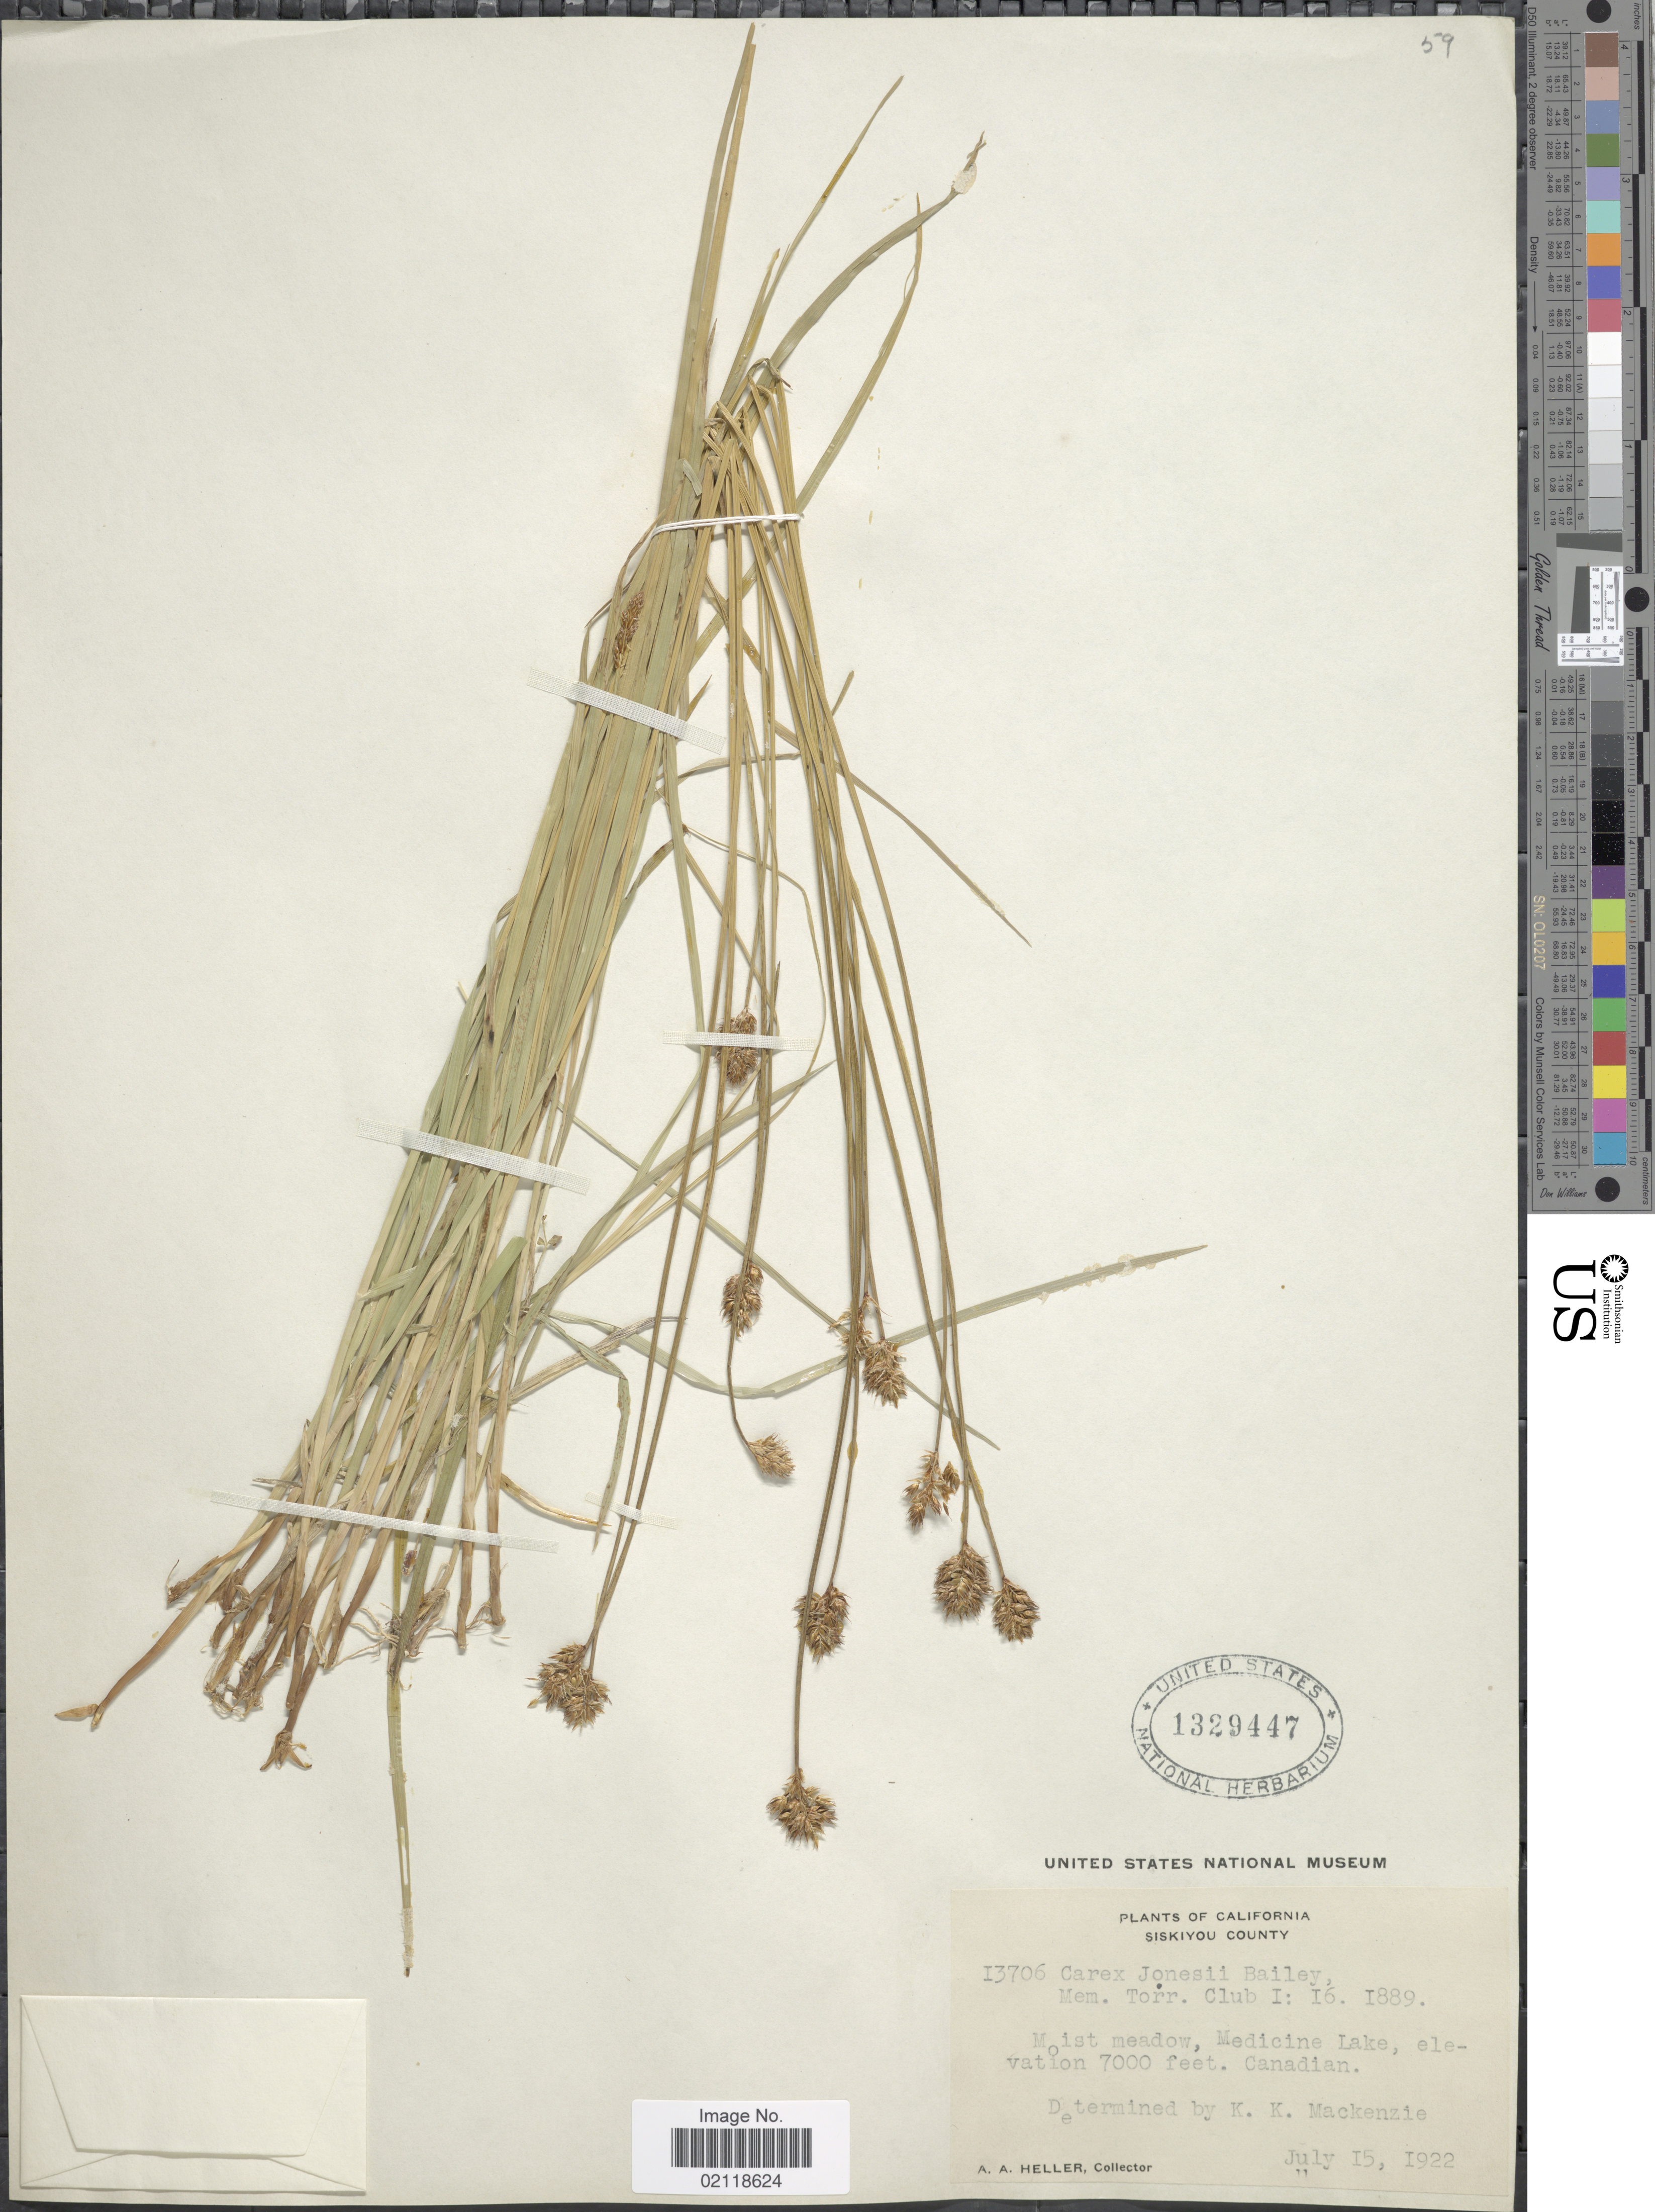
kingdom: Plantae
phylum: Tracheophyta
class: Liliopsida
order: Poales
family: Cyperaceae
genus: Carex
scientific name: Carex jonesii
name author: L.H. Bailey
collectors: A. A. Heller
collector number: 13706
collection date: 1922-07-15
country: United States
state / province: California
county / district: Siskiyou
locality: Siskiyou County, Moist meadow, Medicine Lake, Canadian.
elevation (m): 2134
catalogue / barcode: US 1329447